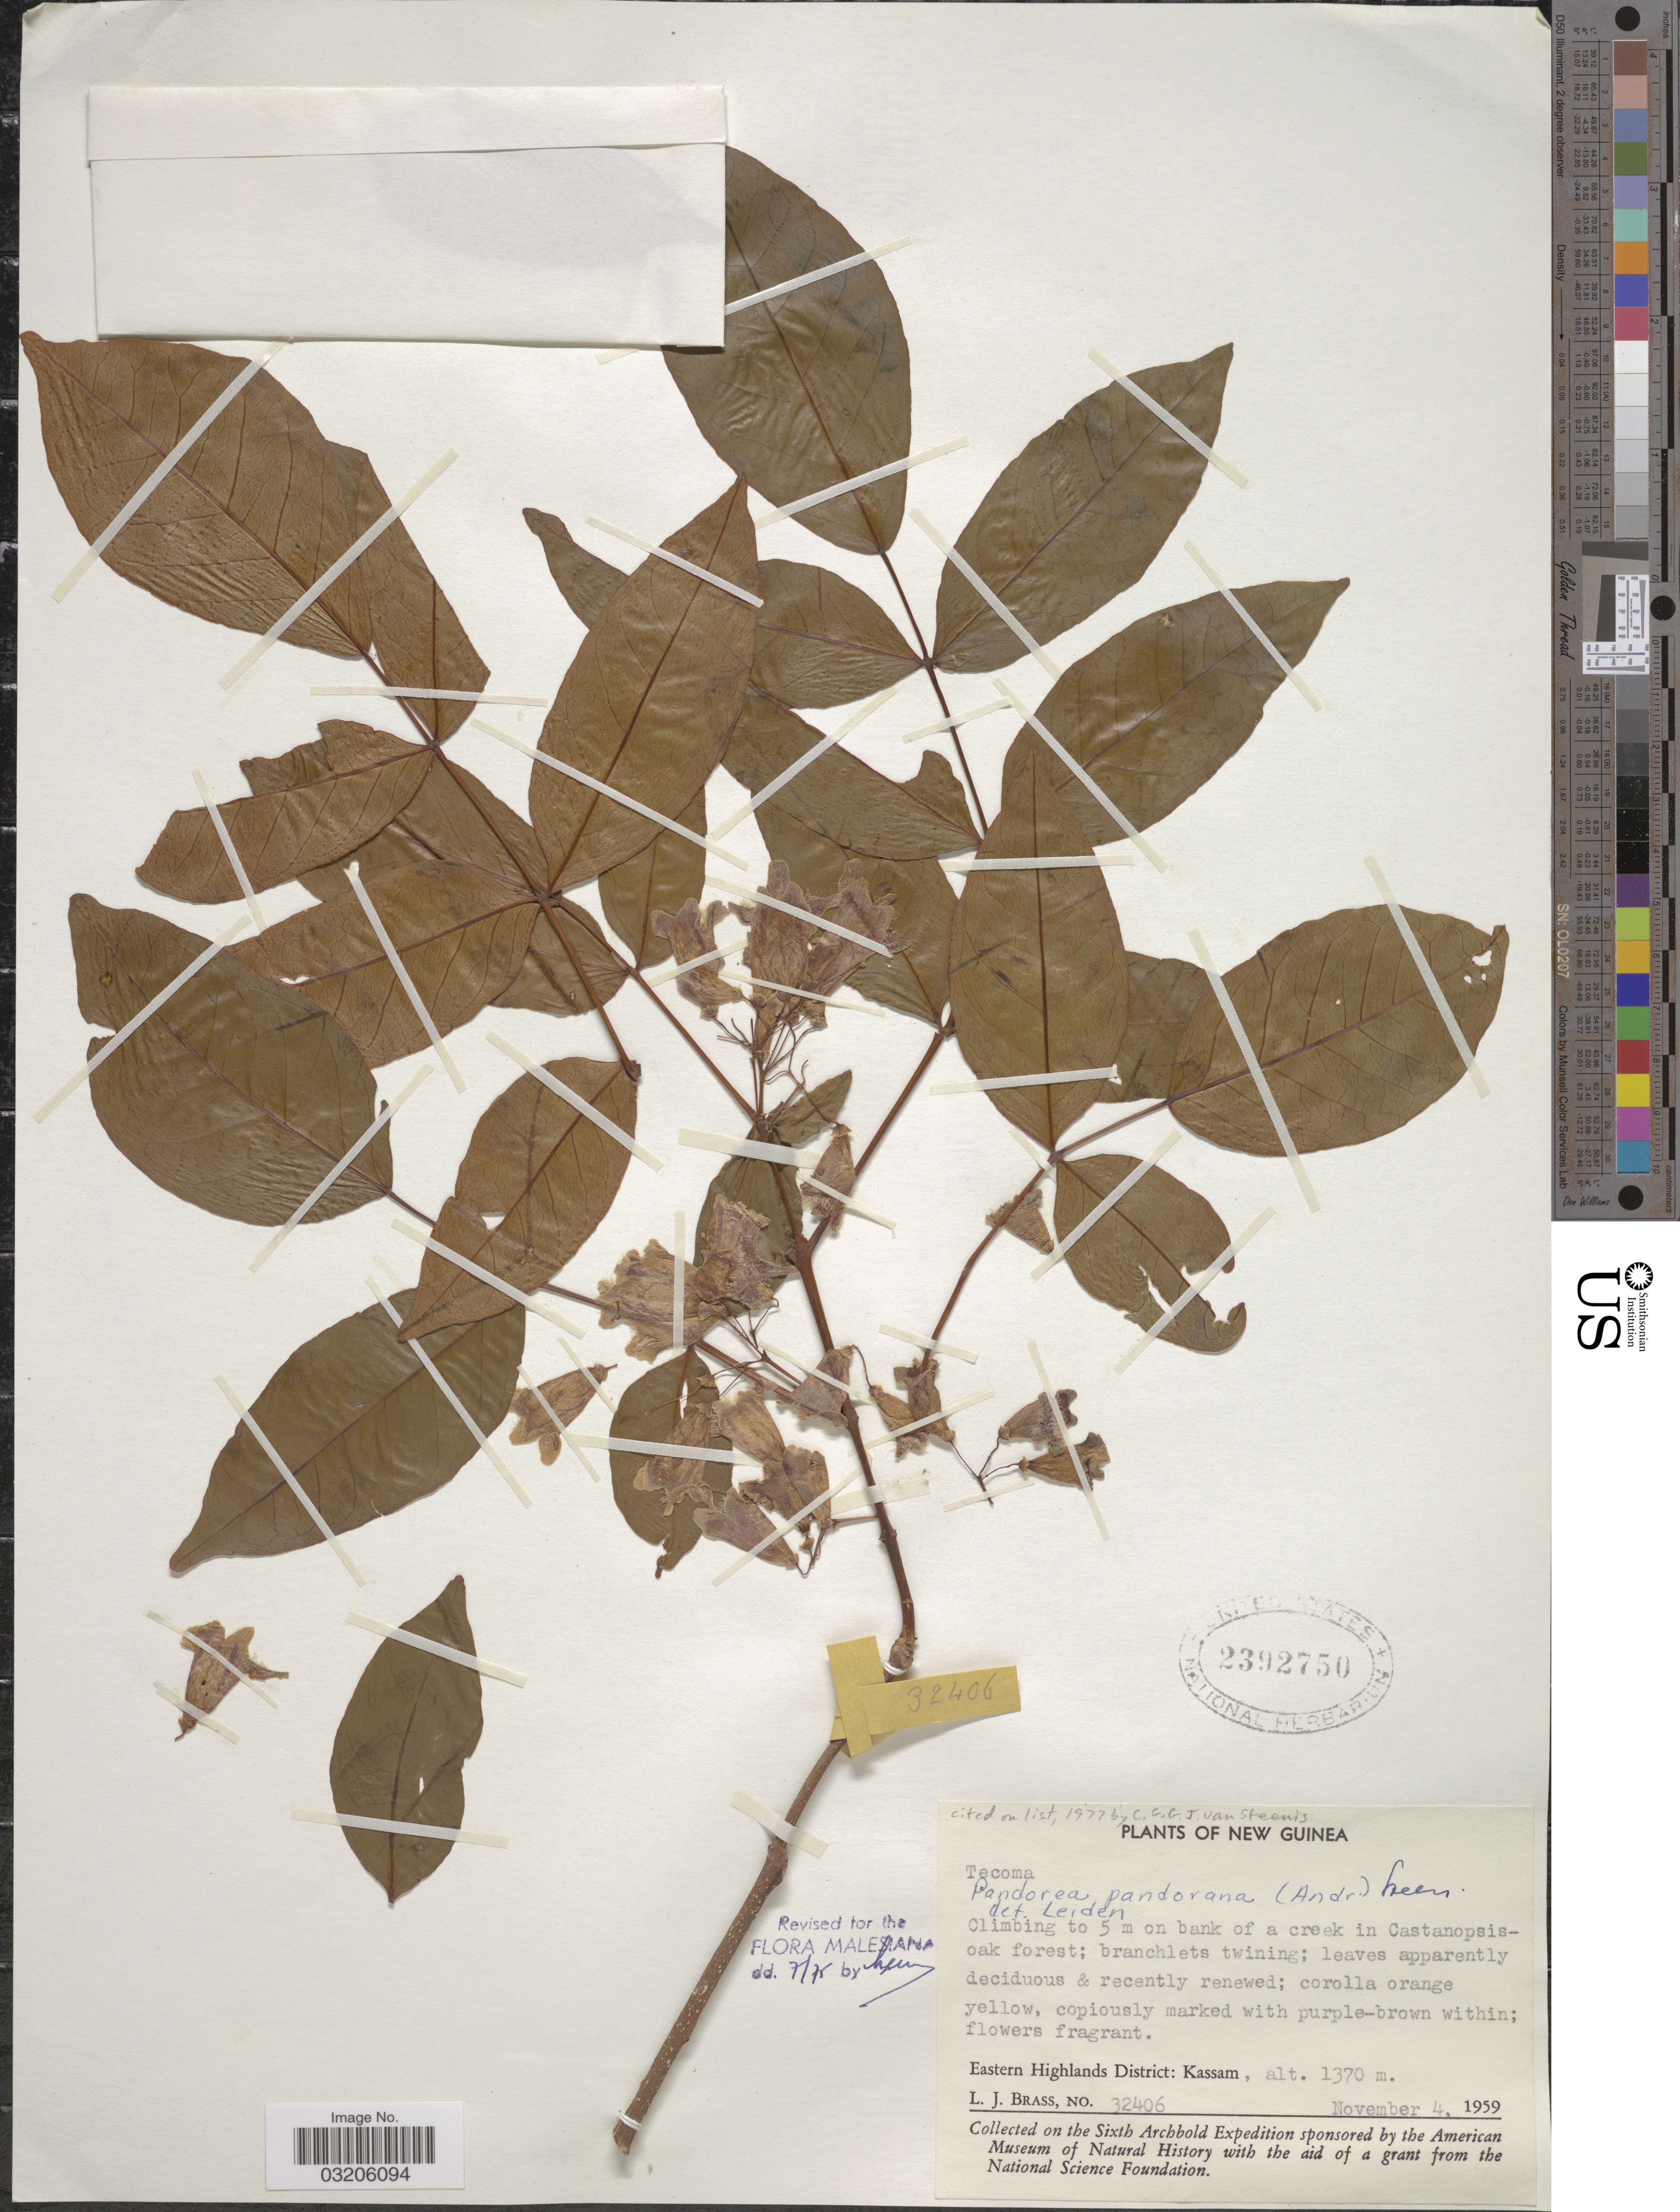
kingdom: Plantae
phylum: Tracheophyta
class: Magnoliopsida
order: Lamiales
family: Bignoniaceae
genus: Pandorea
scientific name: Pandorea pandorana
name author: (Andrews) Steenis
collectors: L. J. Brass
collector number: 32406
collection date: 1959-11-04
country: Papua New Guinea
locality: New Guinea. Climbing to 5 m on bank of a creek in Castanopsis-oak forest. Eastern Highlands District: Kassam.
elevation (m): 1370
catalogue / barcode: US 2392750